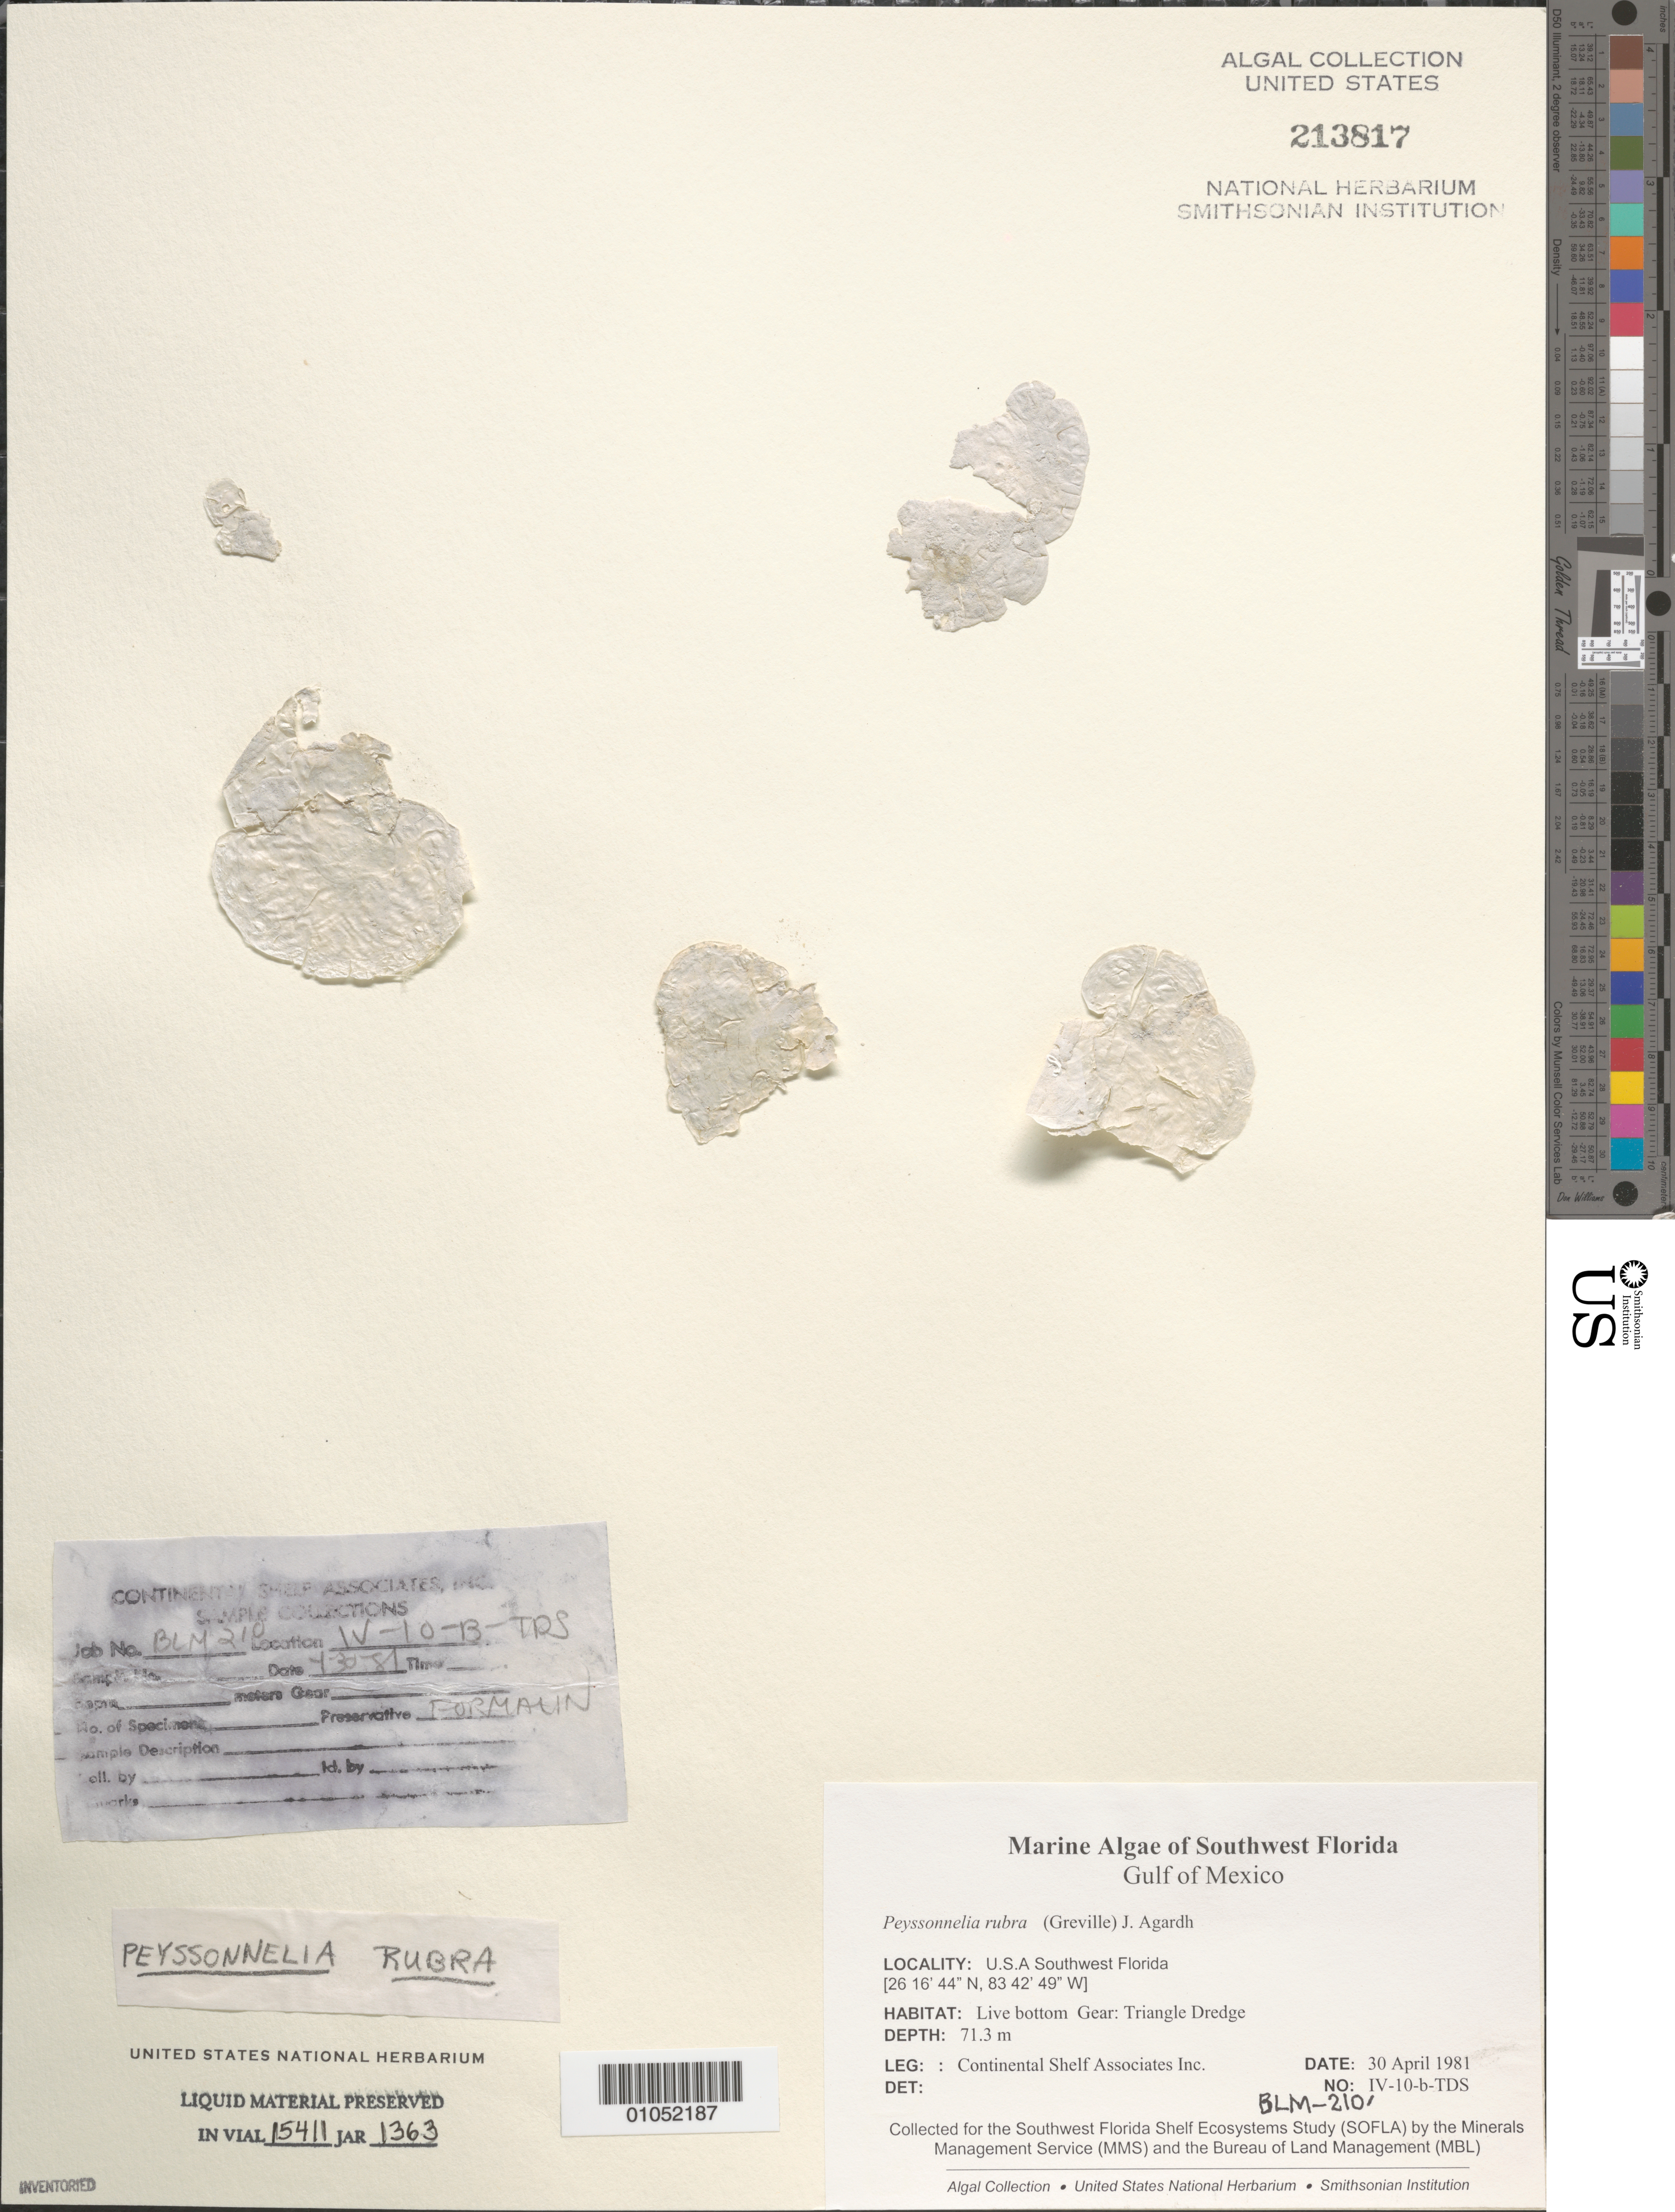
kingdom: Plantae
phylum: Rhodophyta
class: Florideophyceae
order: Peyssonneliales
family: Peyssonneliaceae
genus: Peyssonnelia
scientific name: Peyssonnelia rubra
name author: (Grev.) J. Agardh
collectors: Continental Shelf Associates for the MMS/BLM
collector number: BLM-210-IV-10-B-TDS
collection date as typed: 30 Apr 1981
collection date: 1981-04-30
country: United States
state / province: Florida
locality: Gulf of Mexico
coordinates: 26 16'44"N, 83 42'49"W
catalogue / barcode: US 213817